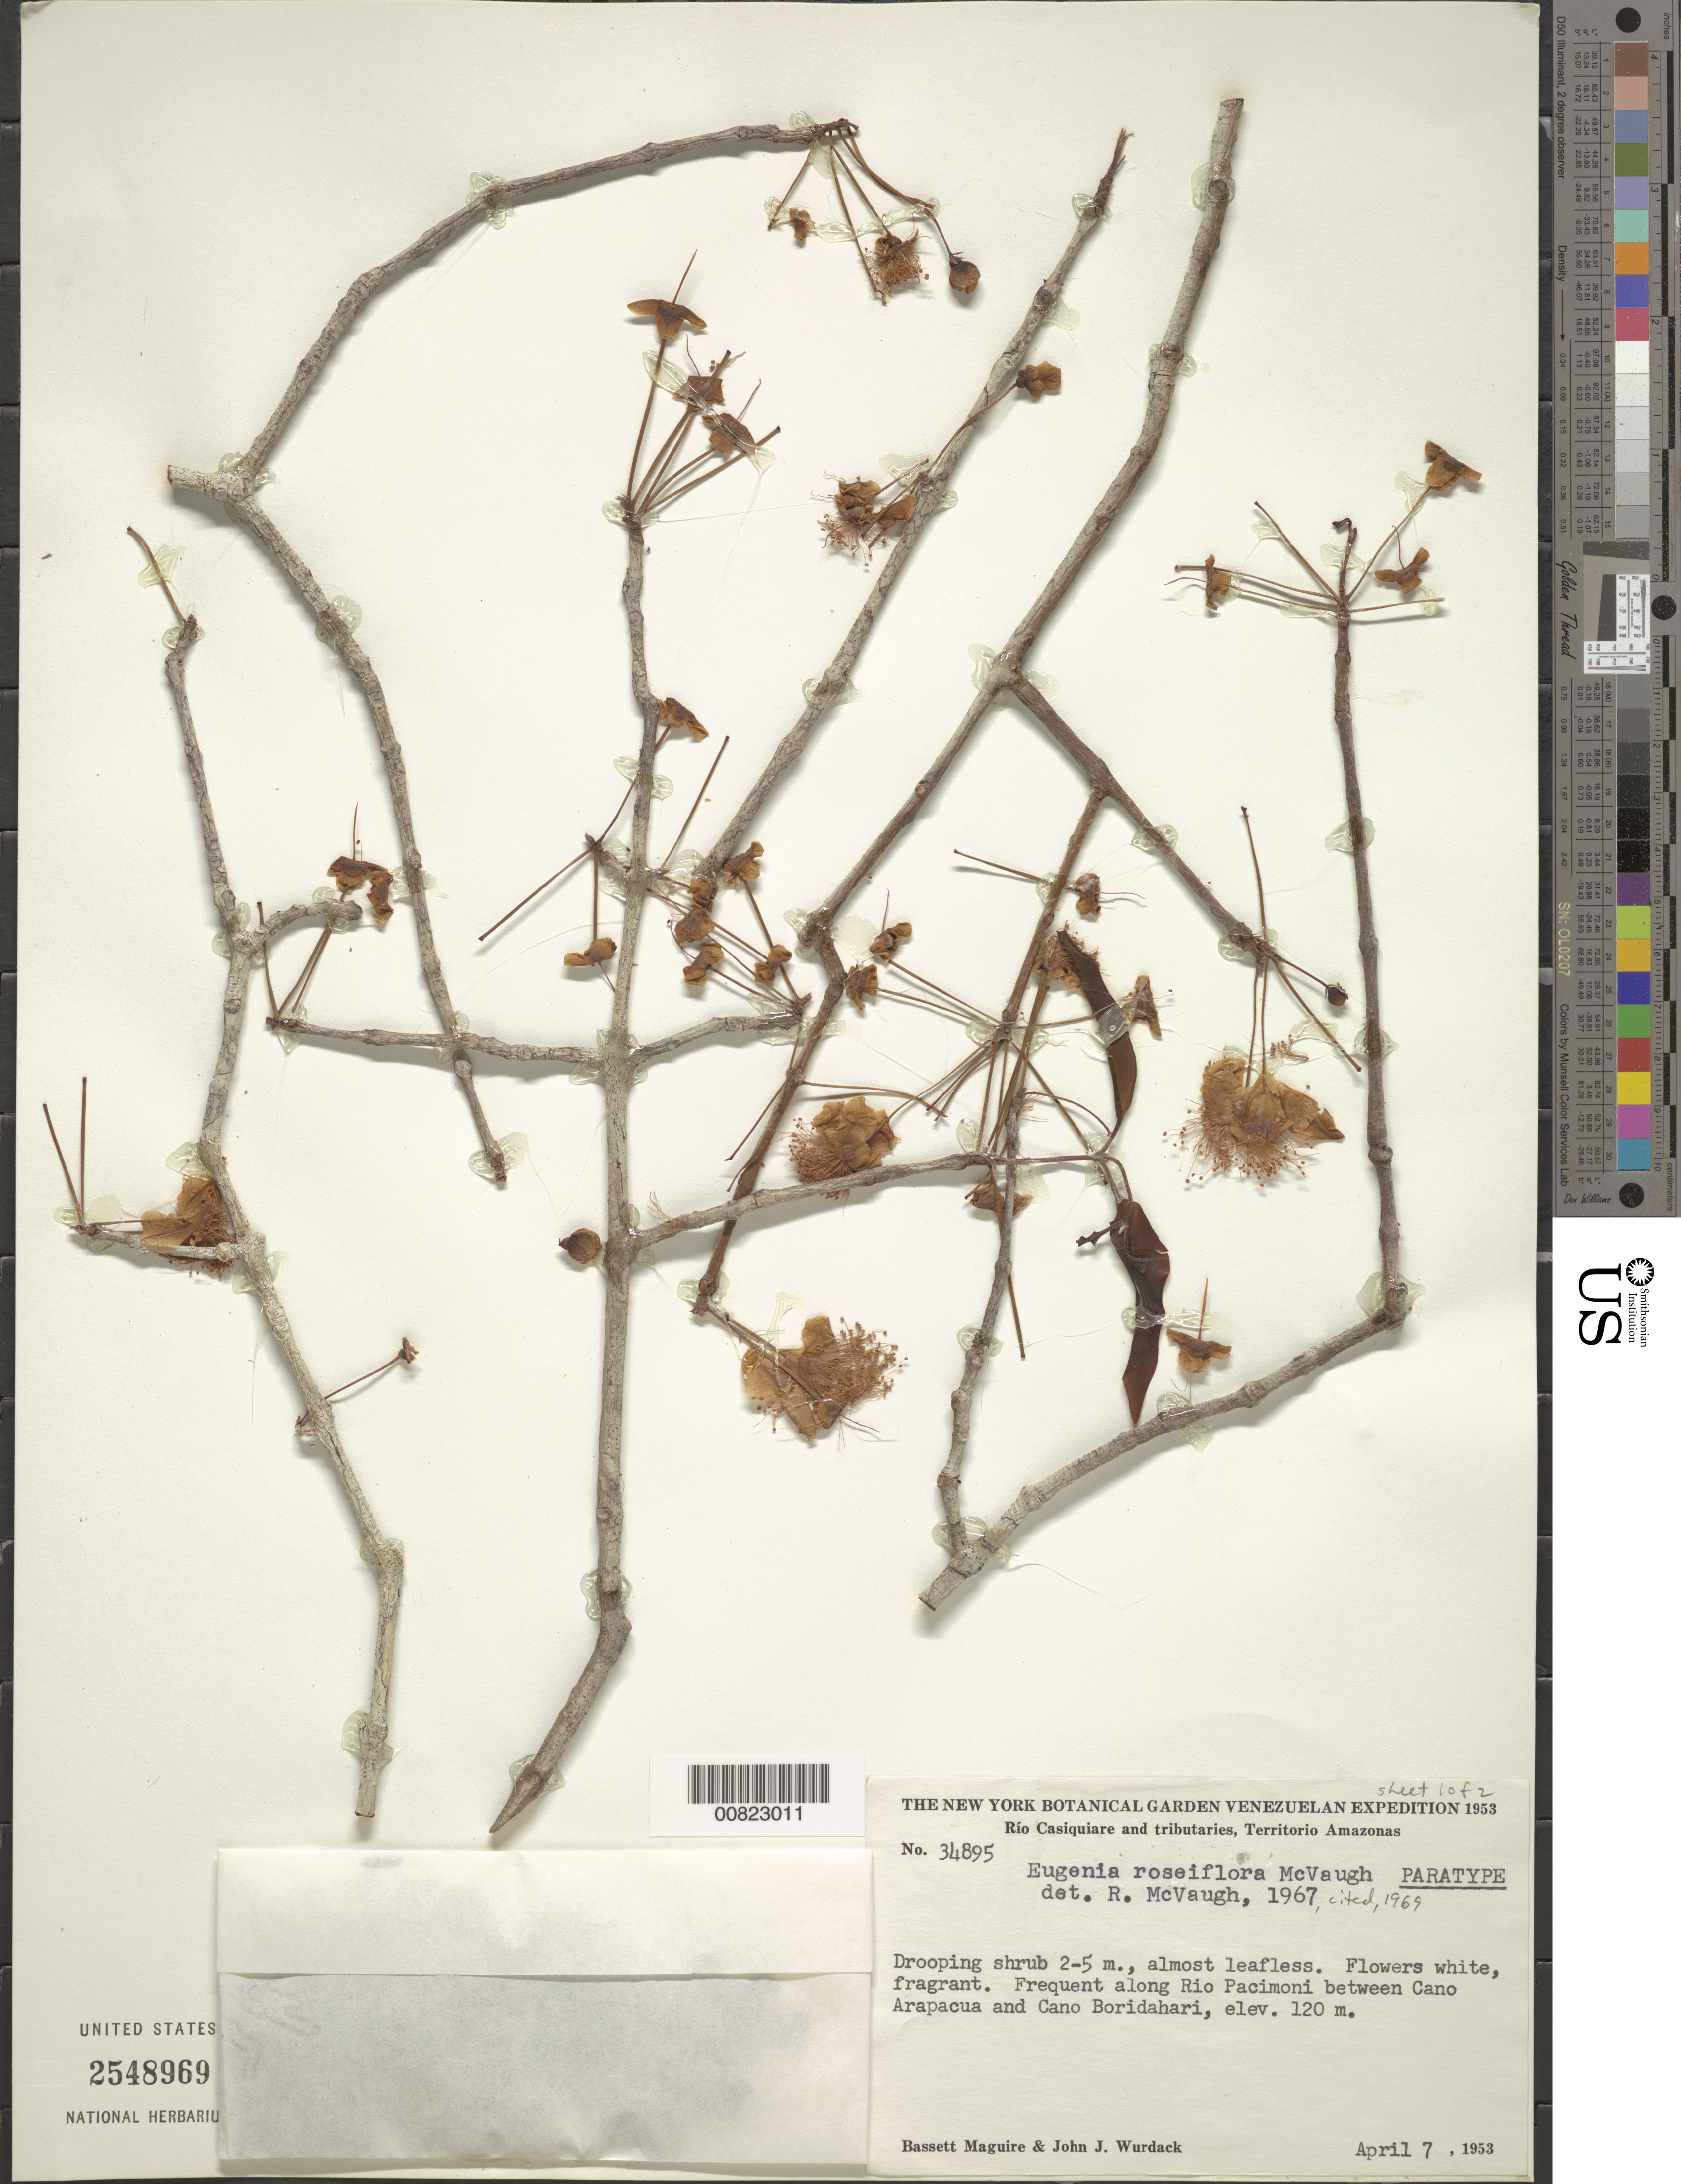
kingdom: Plantae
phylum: Tracheophyta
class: Magnoliopsida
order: Myrtales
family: Myrtaceae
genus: Eugenia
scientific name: Eugenia roseiflora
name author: McVaugh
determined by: McVaugh, R.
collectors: B. Maguire & J. J. Wurdack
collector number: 34895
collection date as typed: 7-Apr-53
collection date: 1953-04-07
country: Venezuela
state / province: Amazonas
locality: Río Pacimoni, between Caño Arapacua and Caño Boridahair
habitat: Along river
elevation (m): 120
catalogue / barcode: US 2548969